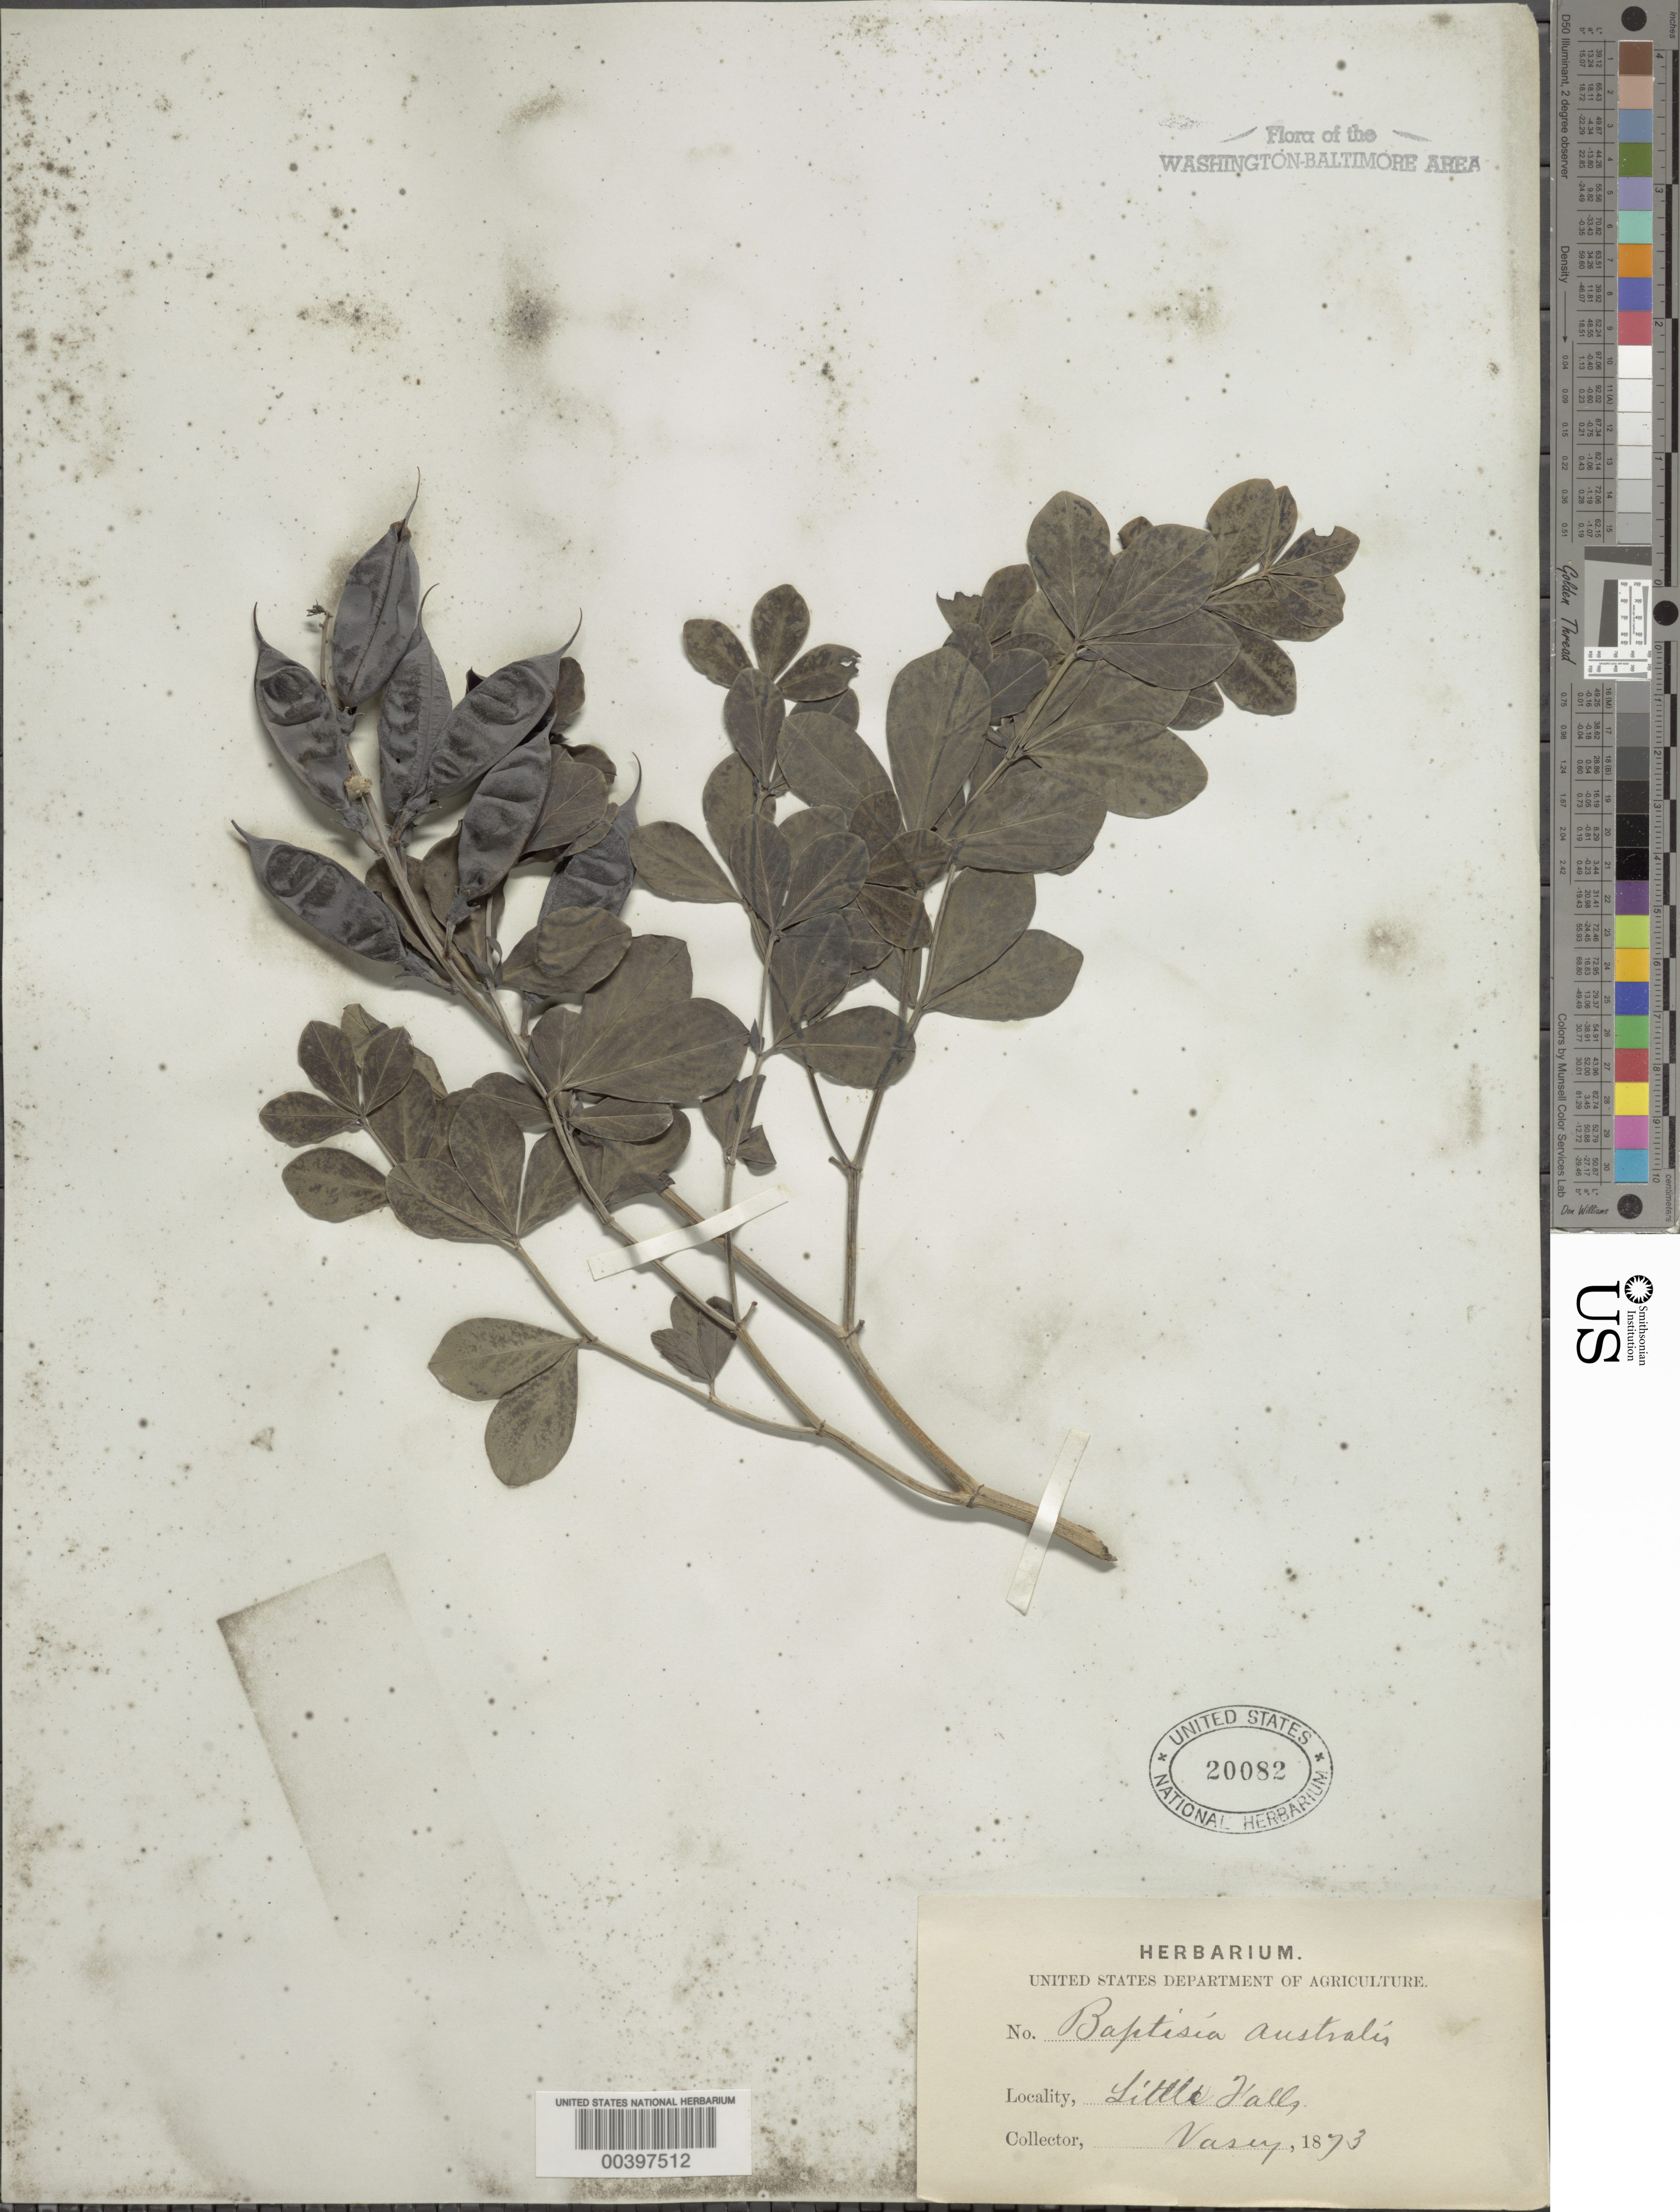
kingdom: Plantae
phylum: Tracheophyta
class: Magnoliopsida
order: Fabales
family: Fabaceae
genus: Baptisia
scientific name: Baptisia australis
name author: (L.) R. Br.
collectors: G. R. Vasey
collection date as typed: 1873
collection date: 1873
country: United States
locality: Little Falls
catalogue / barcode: US 20082